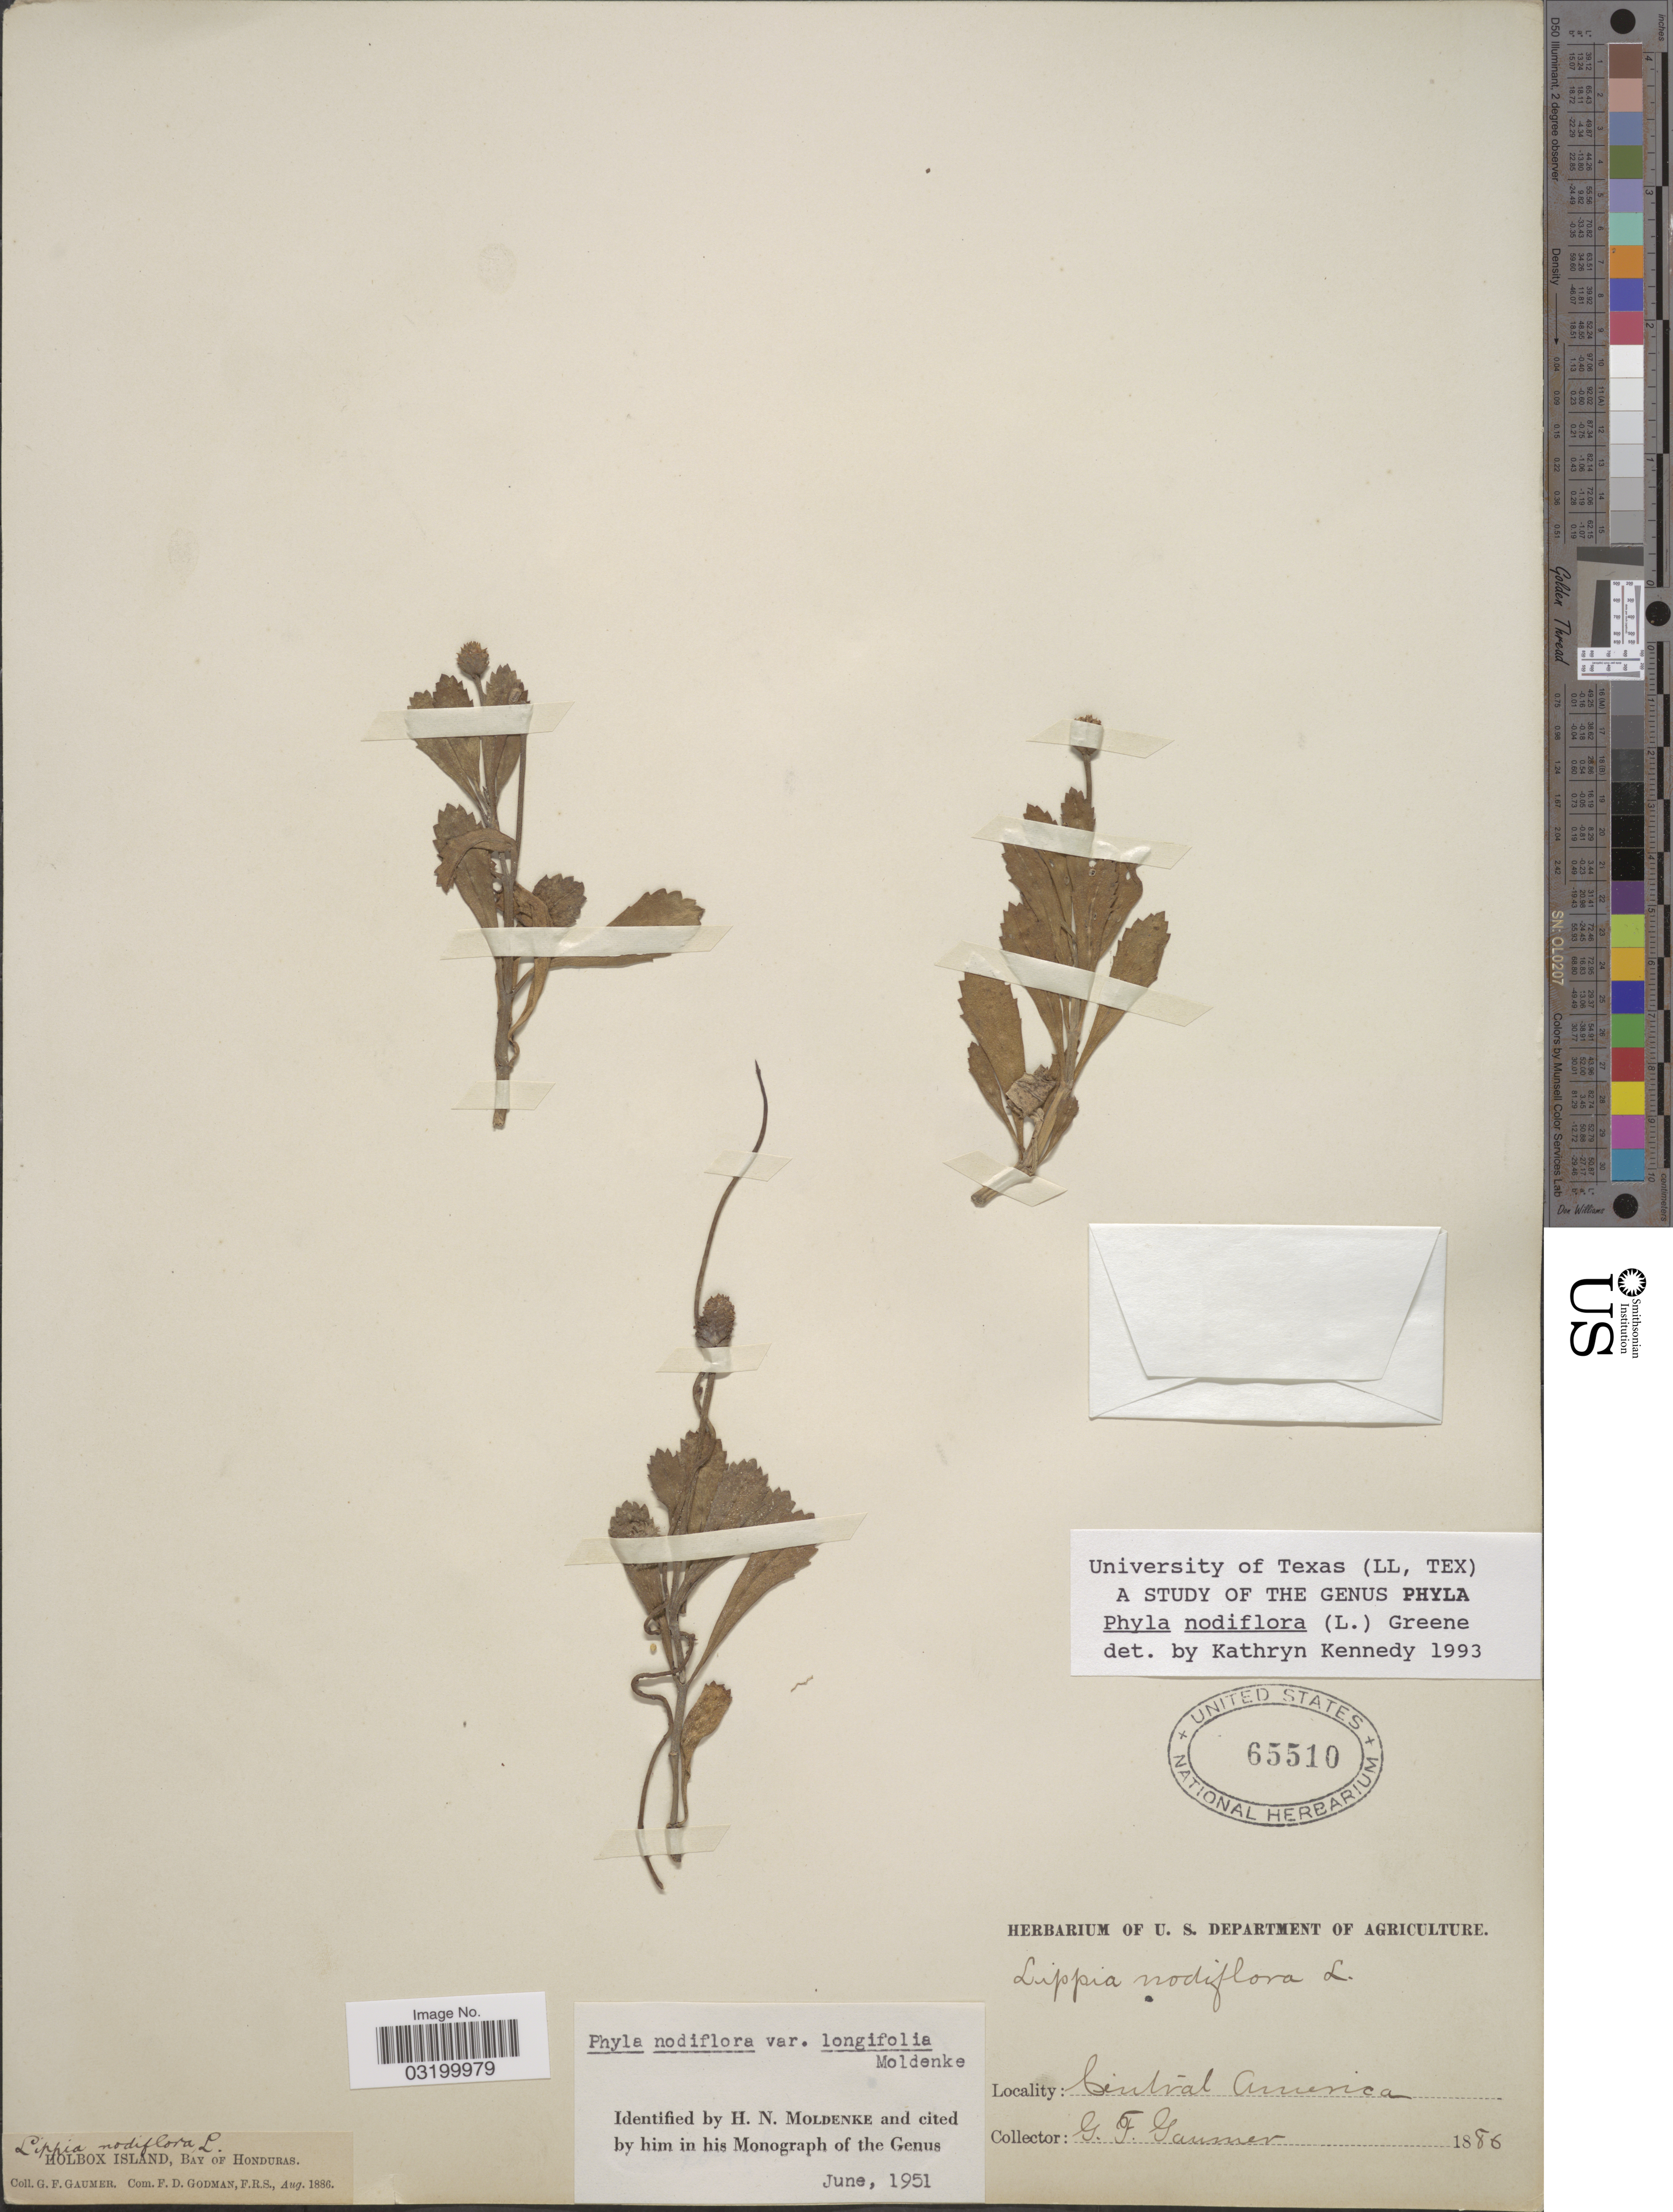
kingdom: Plantae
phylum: Tracheophyta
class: Magnoliopsida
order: Lamiales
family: Verbenaceae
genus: Phyla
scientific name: Phyla nodiflora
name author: (L.) Greene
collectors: G. F. Gaumer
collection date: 1886-08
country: Honduras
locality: Holbox Island, Bay of Honduras.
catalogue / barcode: US 65510